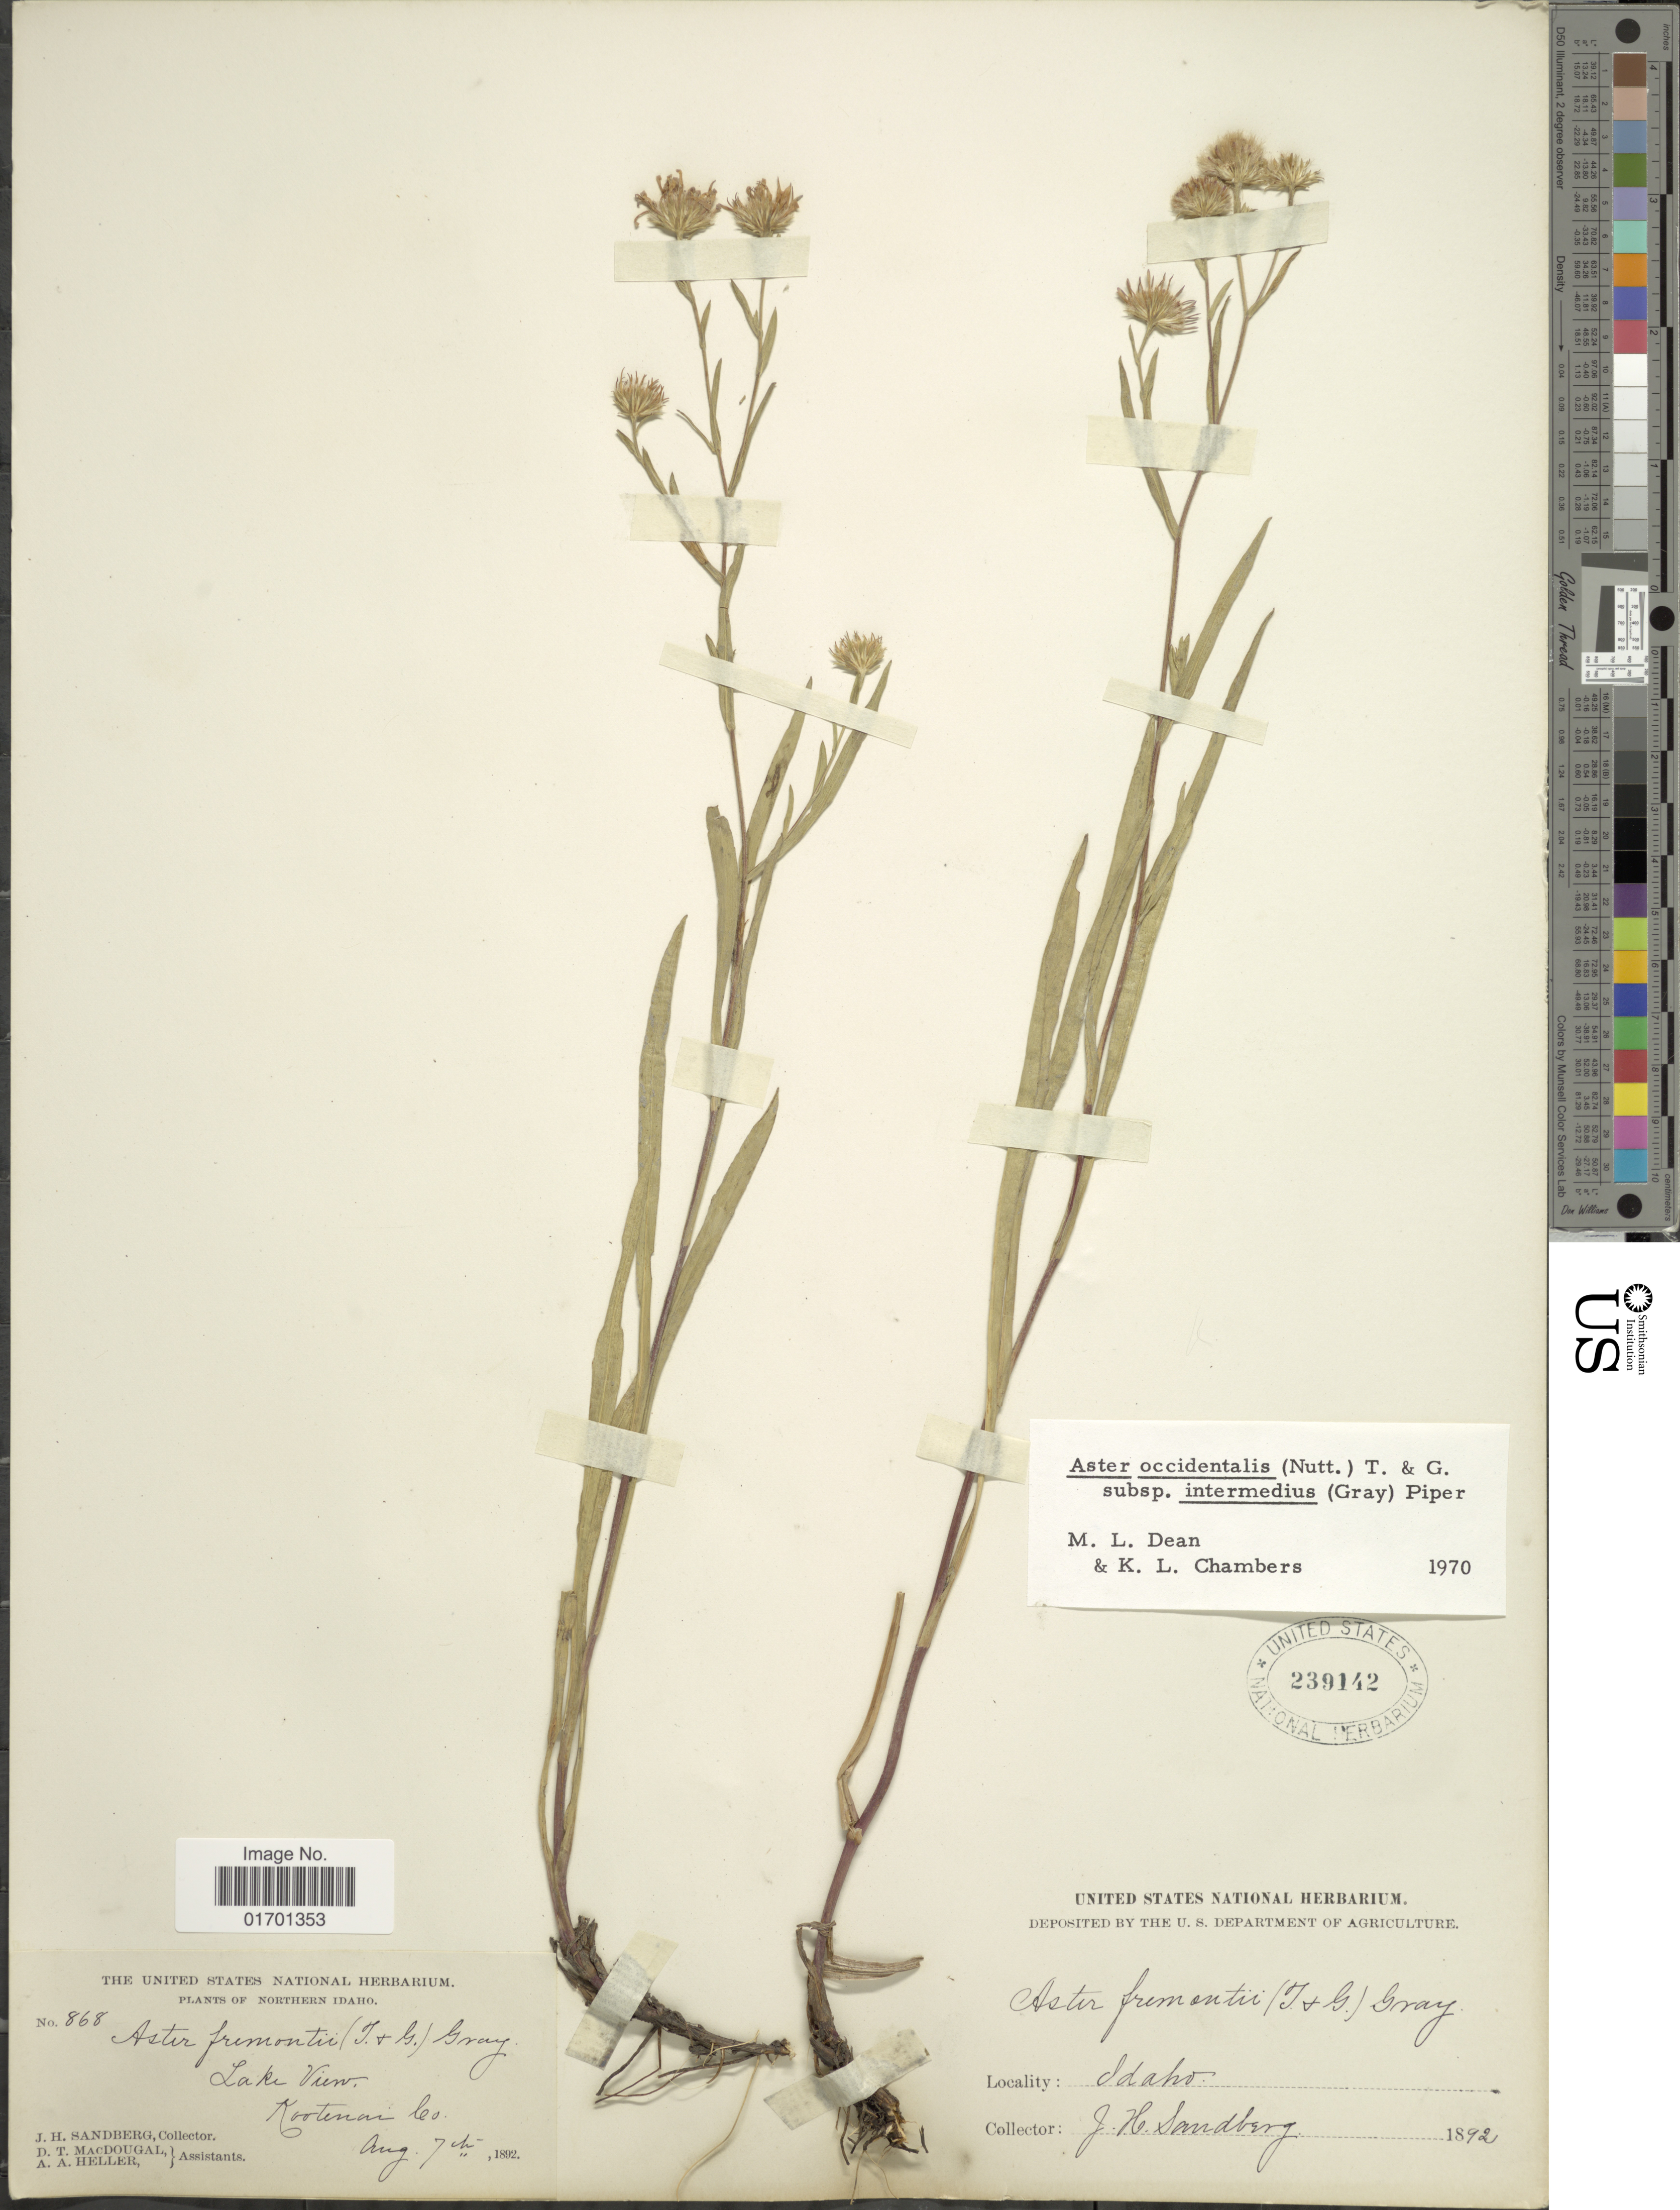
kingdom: Plantae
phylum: Tracheophyta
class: Magnoliopsida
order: Asterales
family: Asteraceae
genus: Symphyotrichum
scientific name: Symphyotrichum spathulatum var. intermedium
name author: (A. Gray) G.L. Nesom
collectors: J. H. Sandberg, D. T. MacDougal & A. A. Heller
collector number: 868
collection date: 1892-08-07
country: United States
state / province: Idaho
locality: Northern Idaho, Lake View, Kootenar Co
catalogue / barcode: US 239142